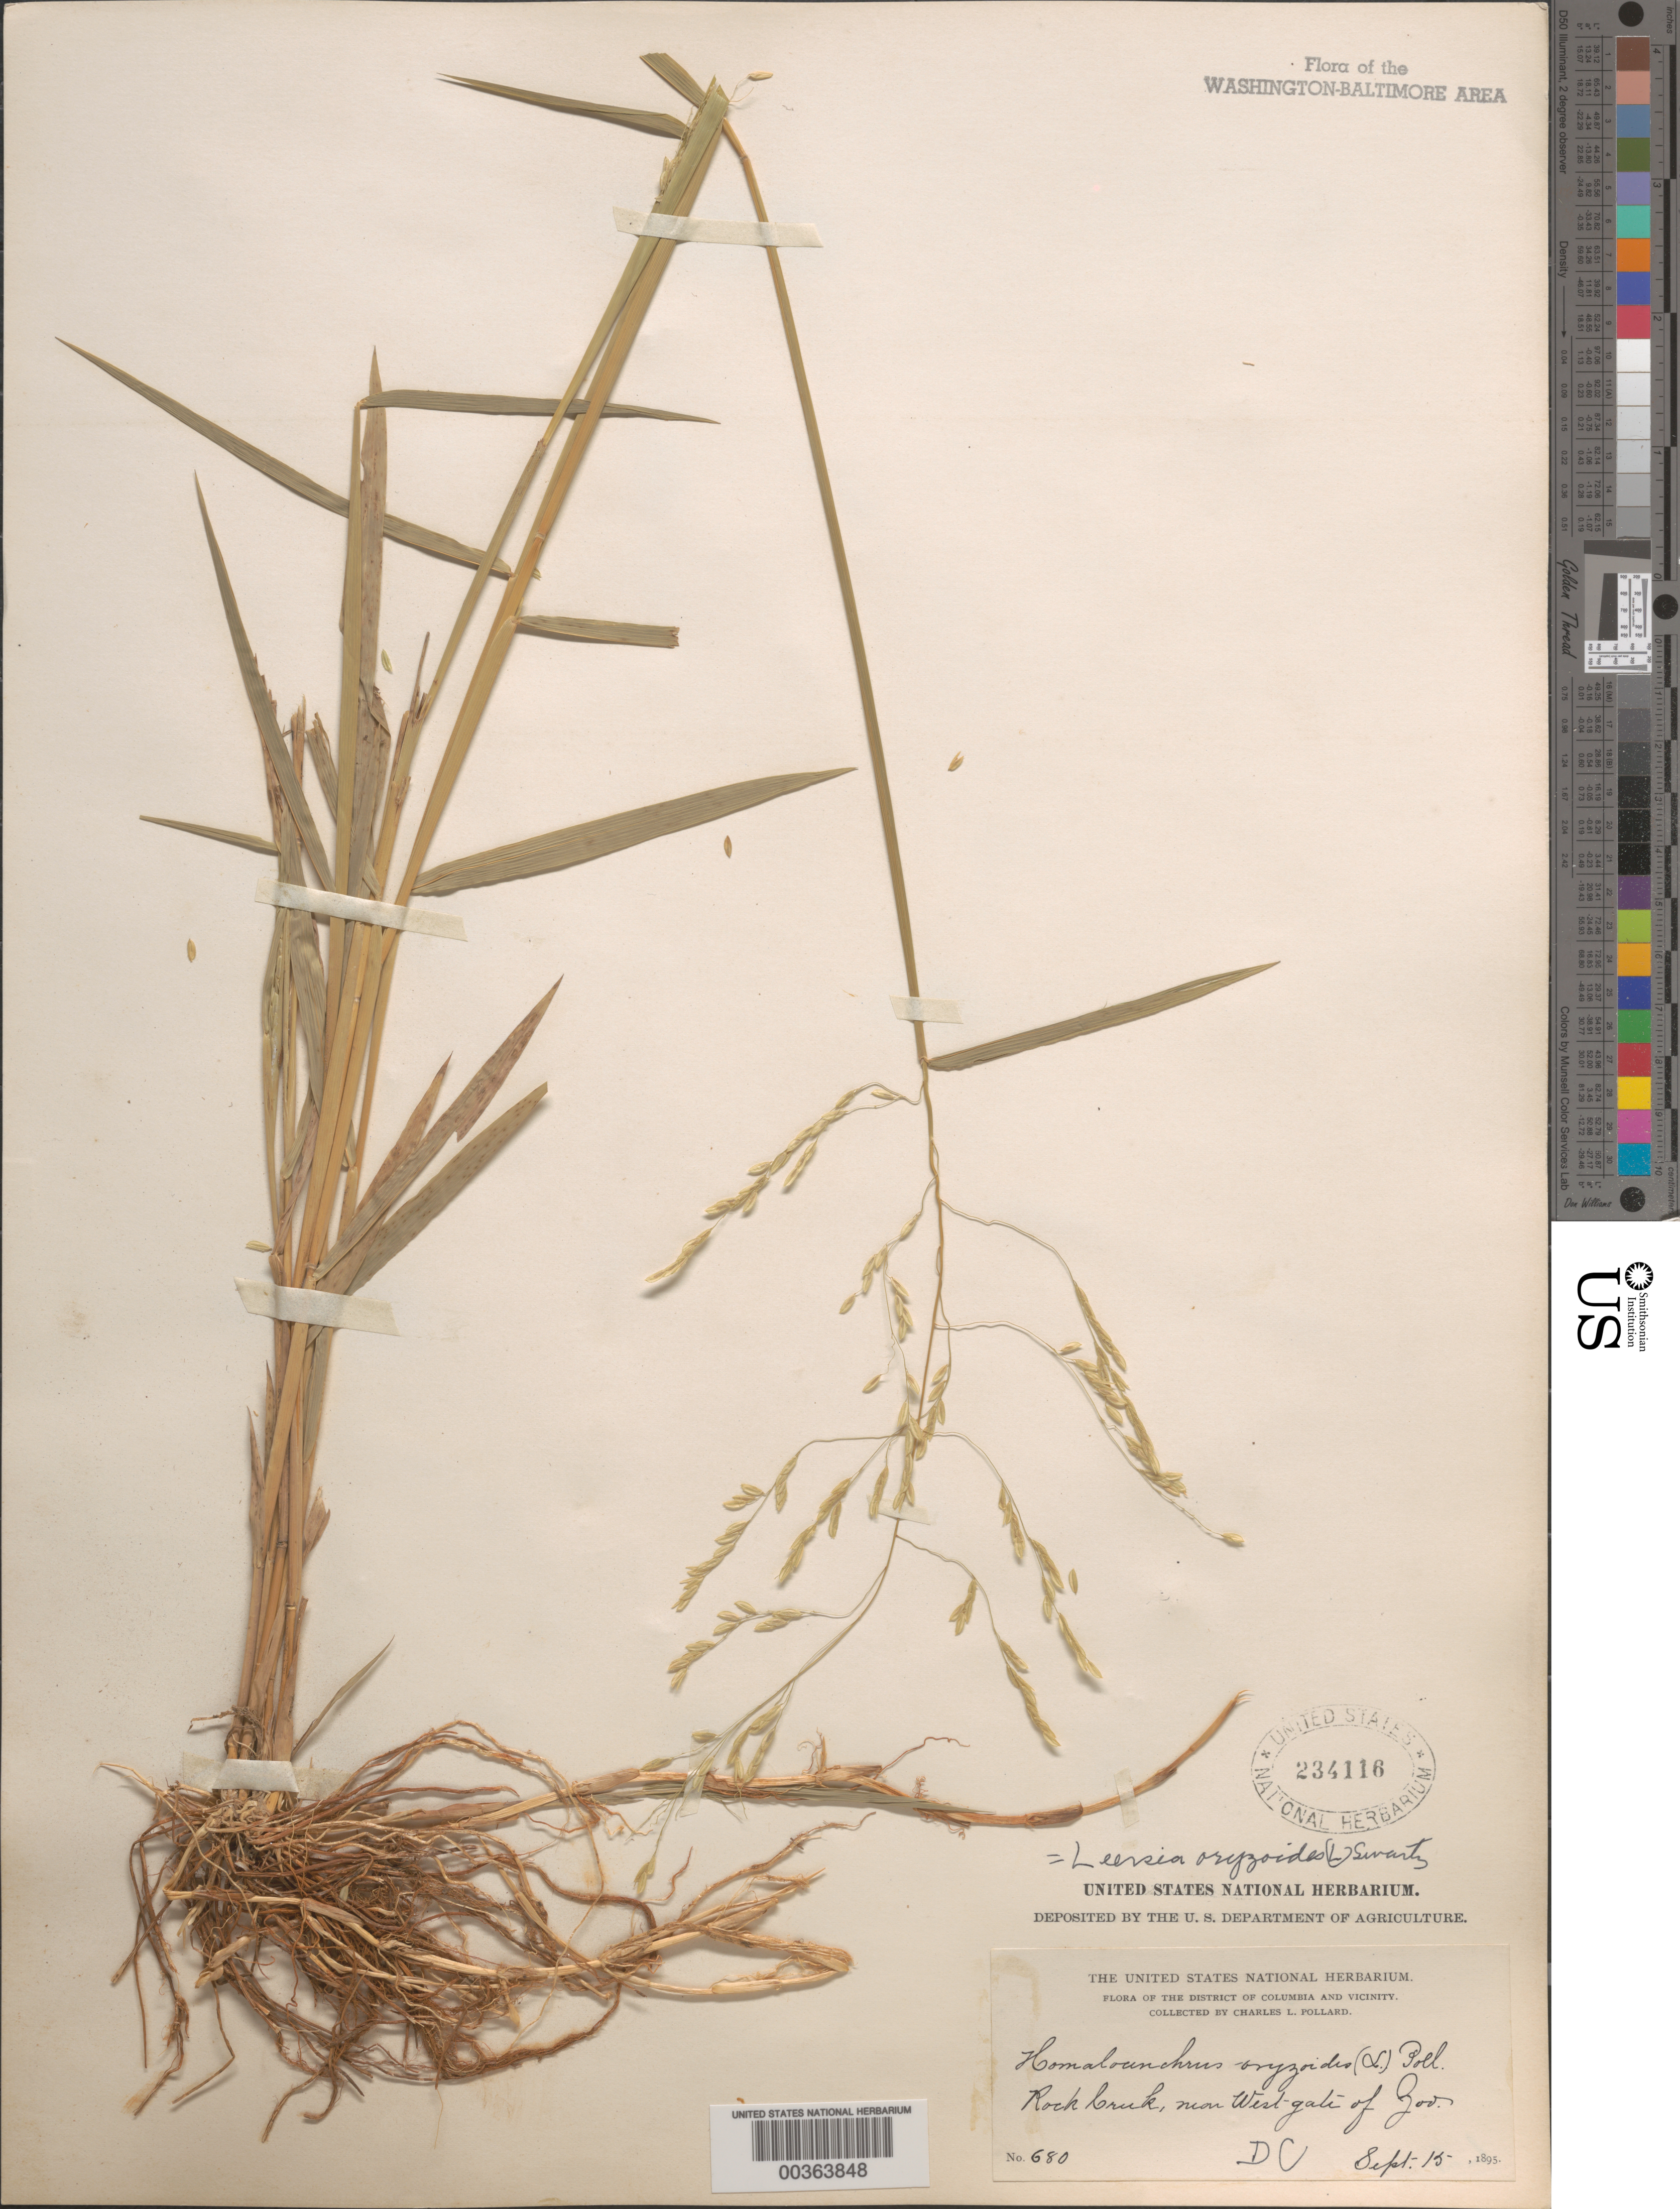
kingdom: Plantae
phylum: Tracheophyta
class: Liliopsida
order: Poales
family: Poaceae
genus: Leersia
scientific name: Leersia oryzoides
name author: (L.) Sw.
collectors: C. L. Pollard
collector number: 680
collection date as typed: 15 Sep 1895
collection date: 1895-09-15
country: United States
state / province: District of Columbia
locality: Rock Creek near west gate of Zoo Rock Creek Park and Vicinity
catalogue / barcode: US 234116